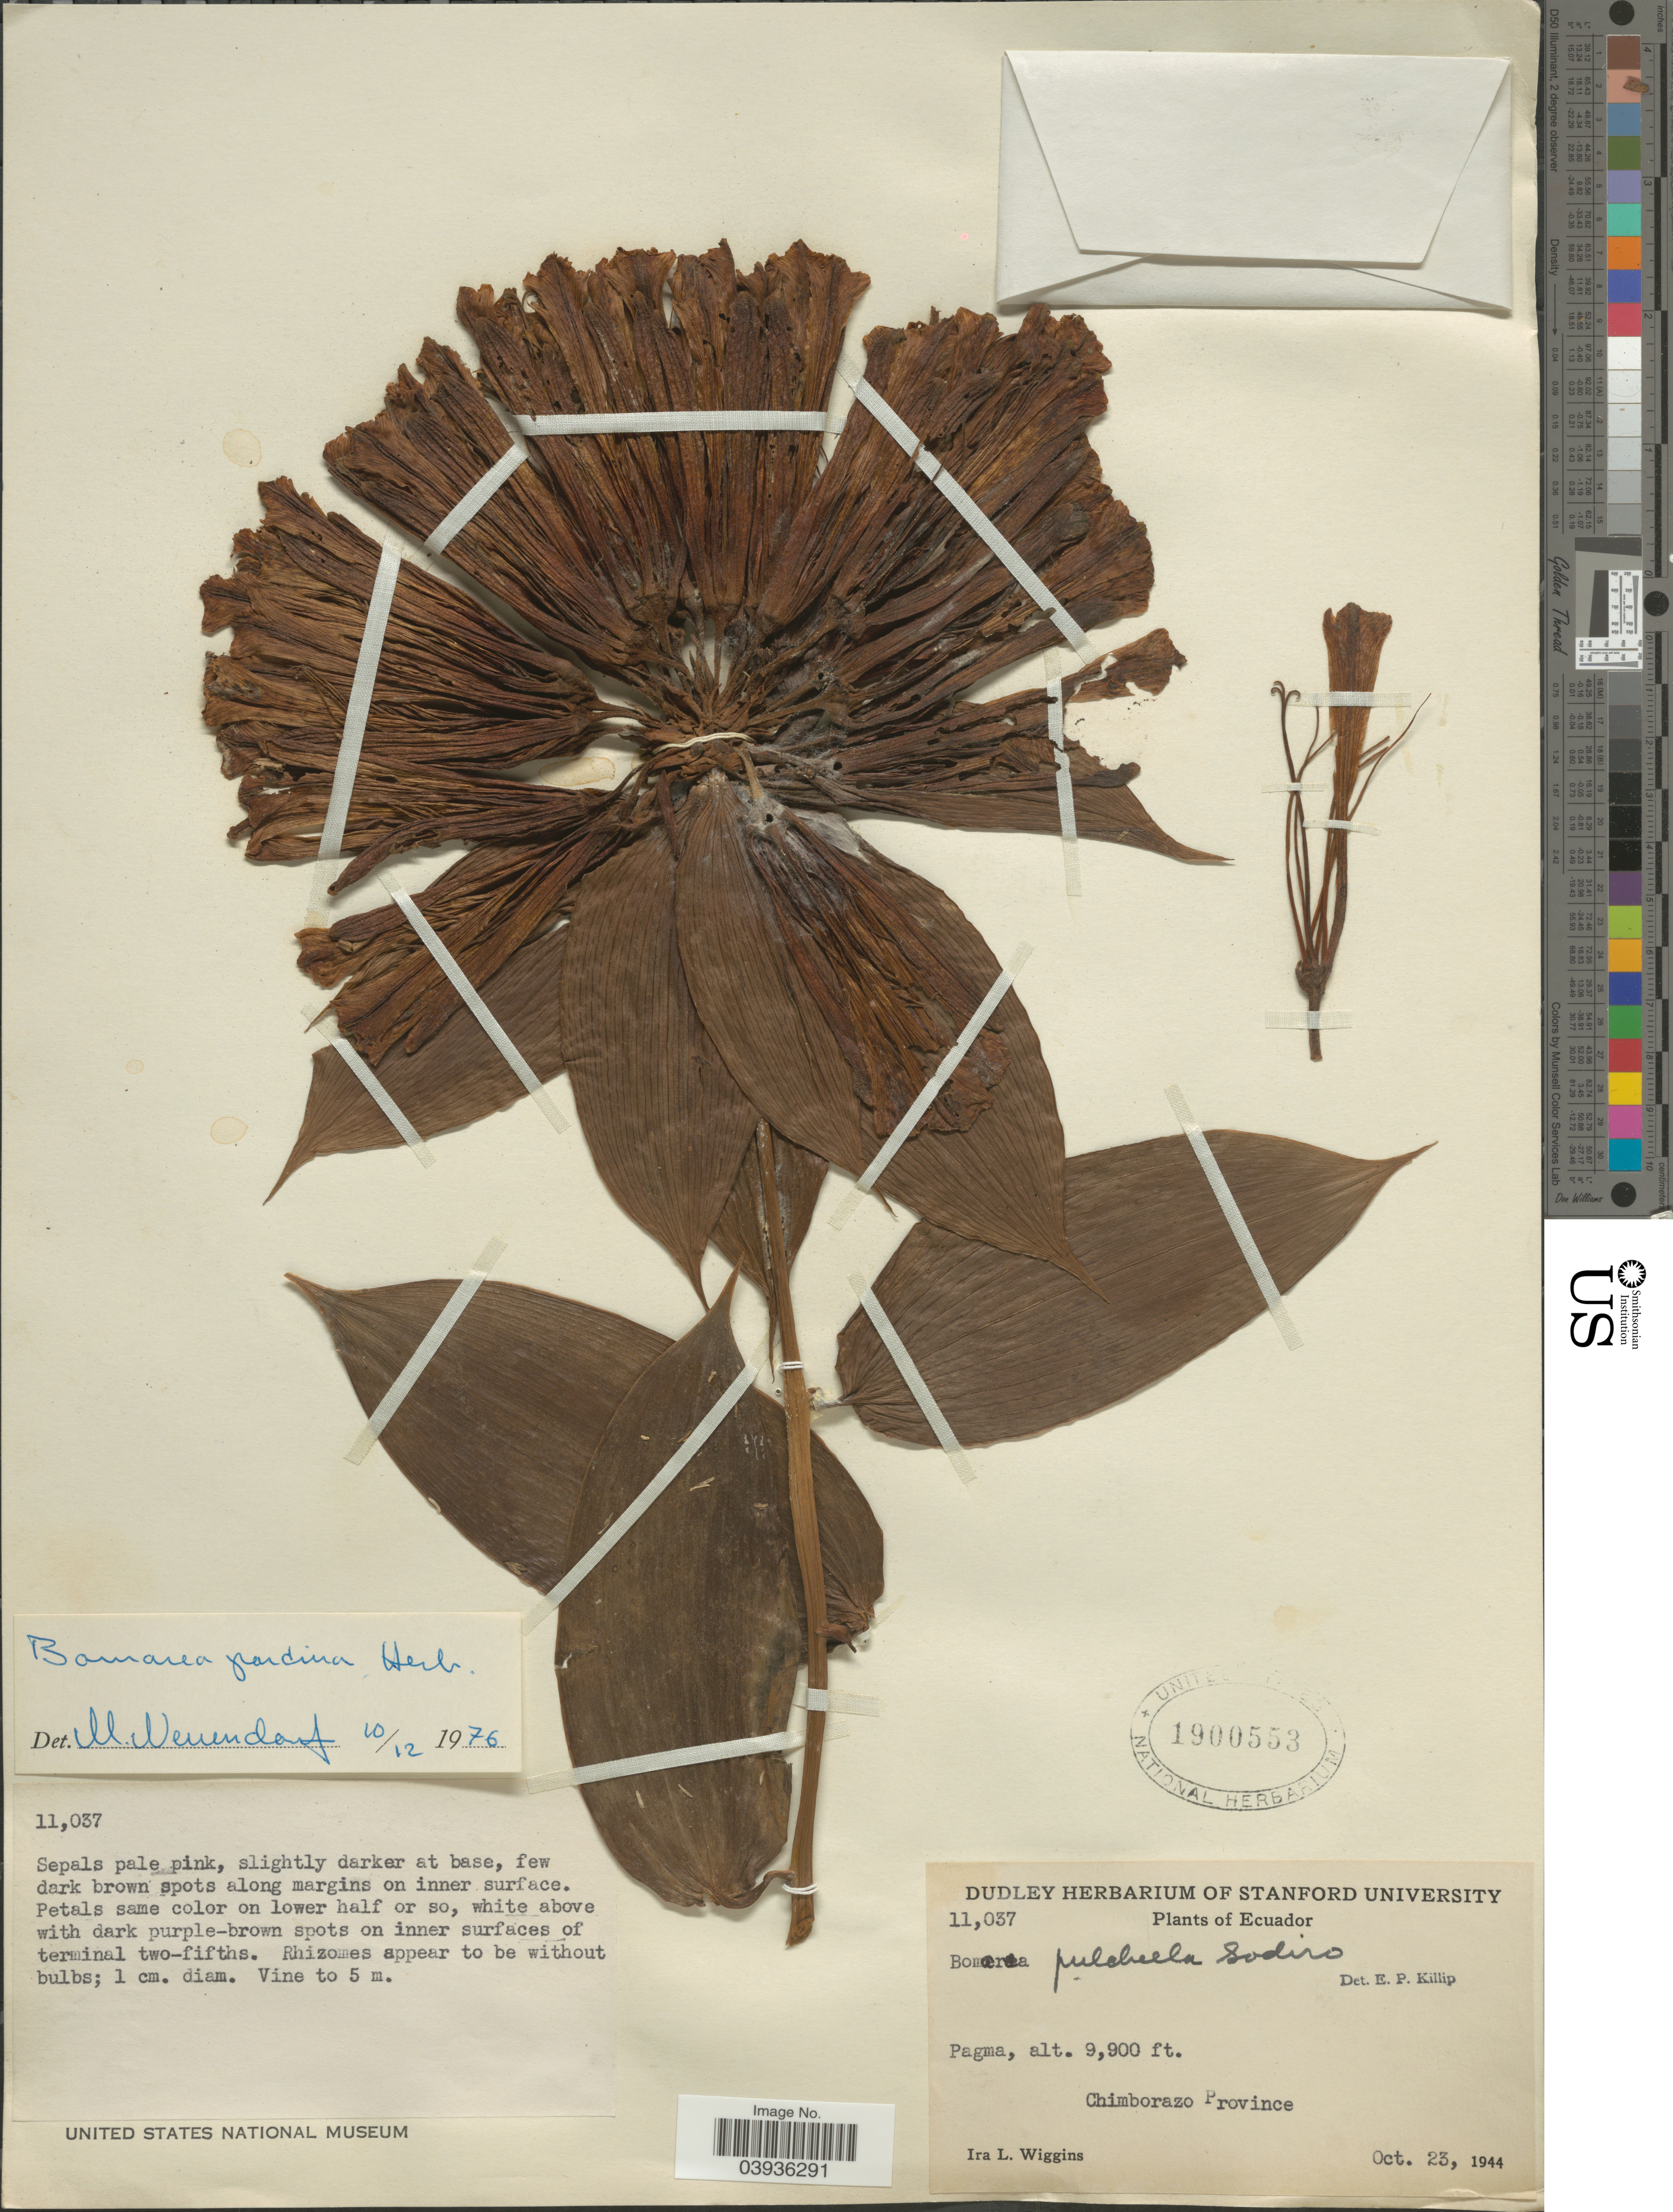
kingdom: Plantae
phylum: Tracheophyta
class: Liliopsida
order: Liliales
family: Alstroemeriaceae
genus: Bomarea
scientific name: Bomarea pardina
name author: Herb.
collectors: I. L. Wiggins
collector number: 11037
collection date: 1944-10-23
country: Ecuador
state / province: Chimborazo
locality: Pagma.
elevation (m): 3018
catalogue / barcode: US 1900553